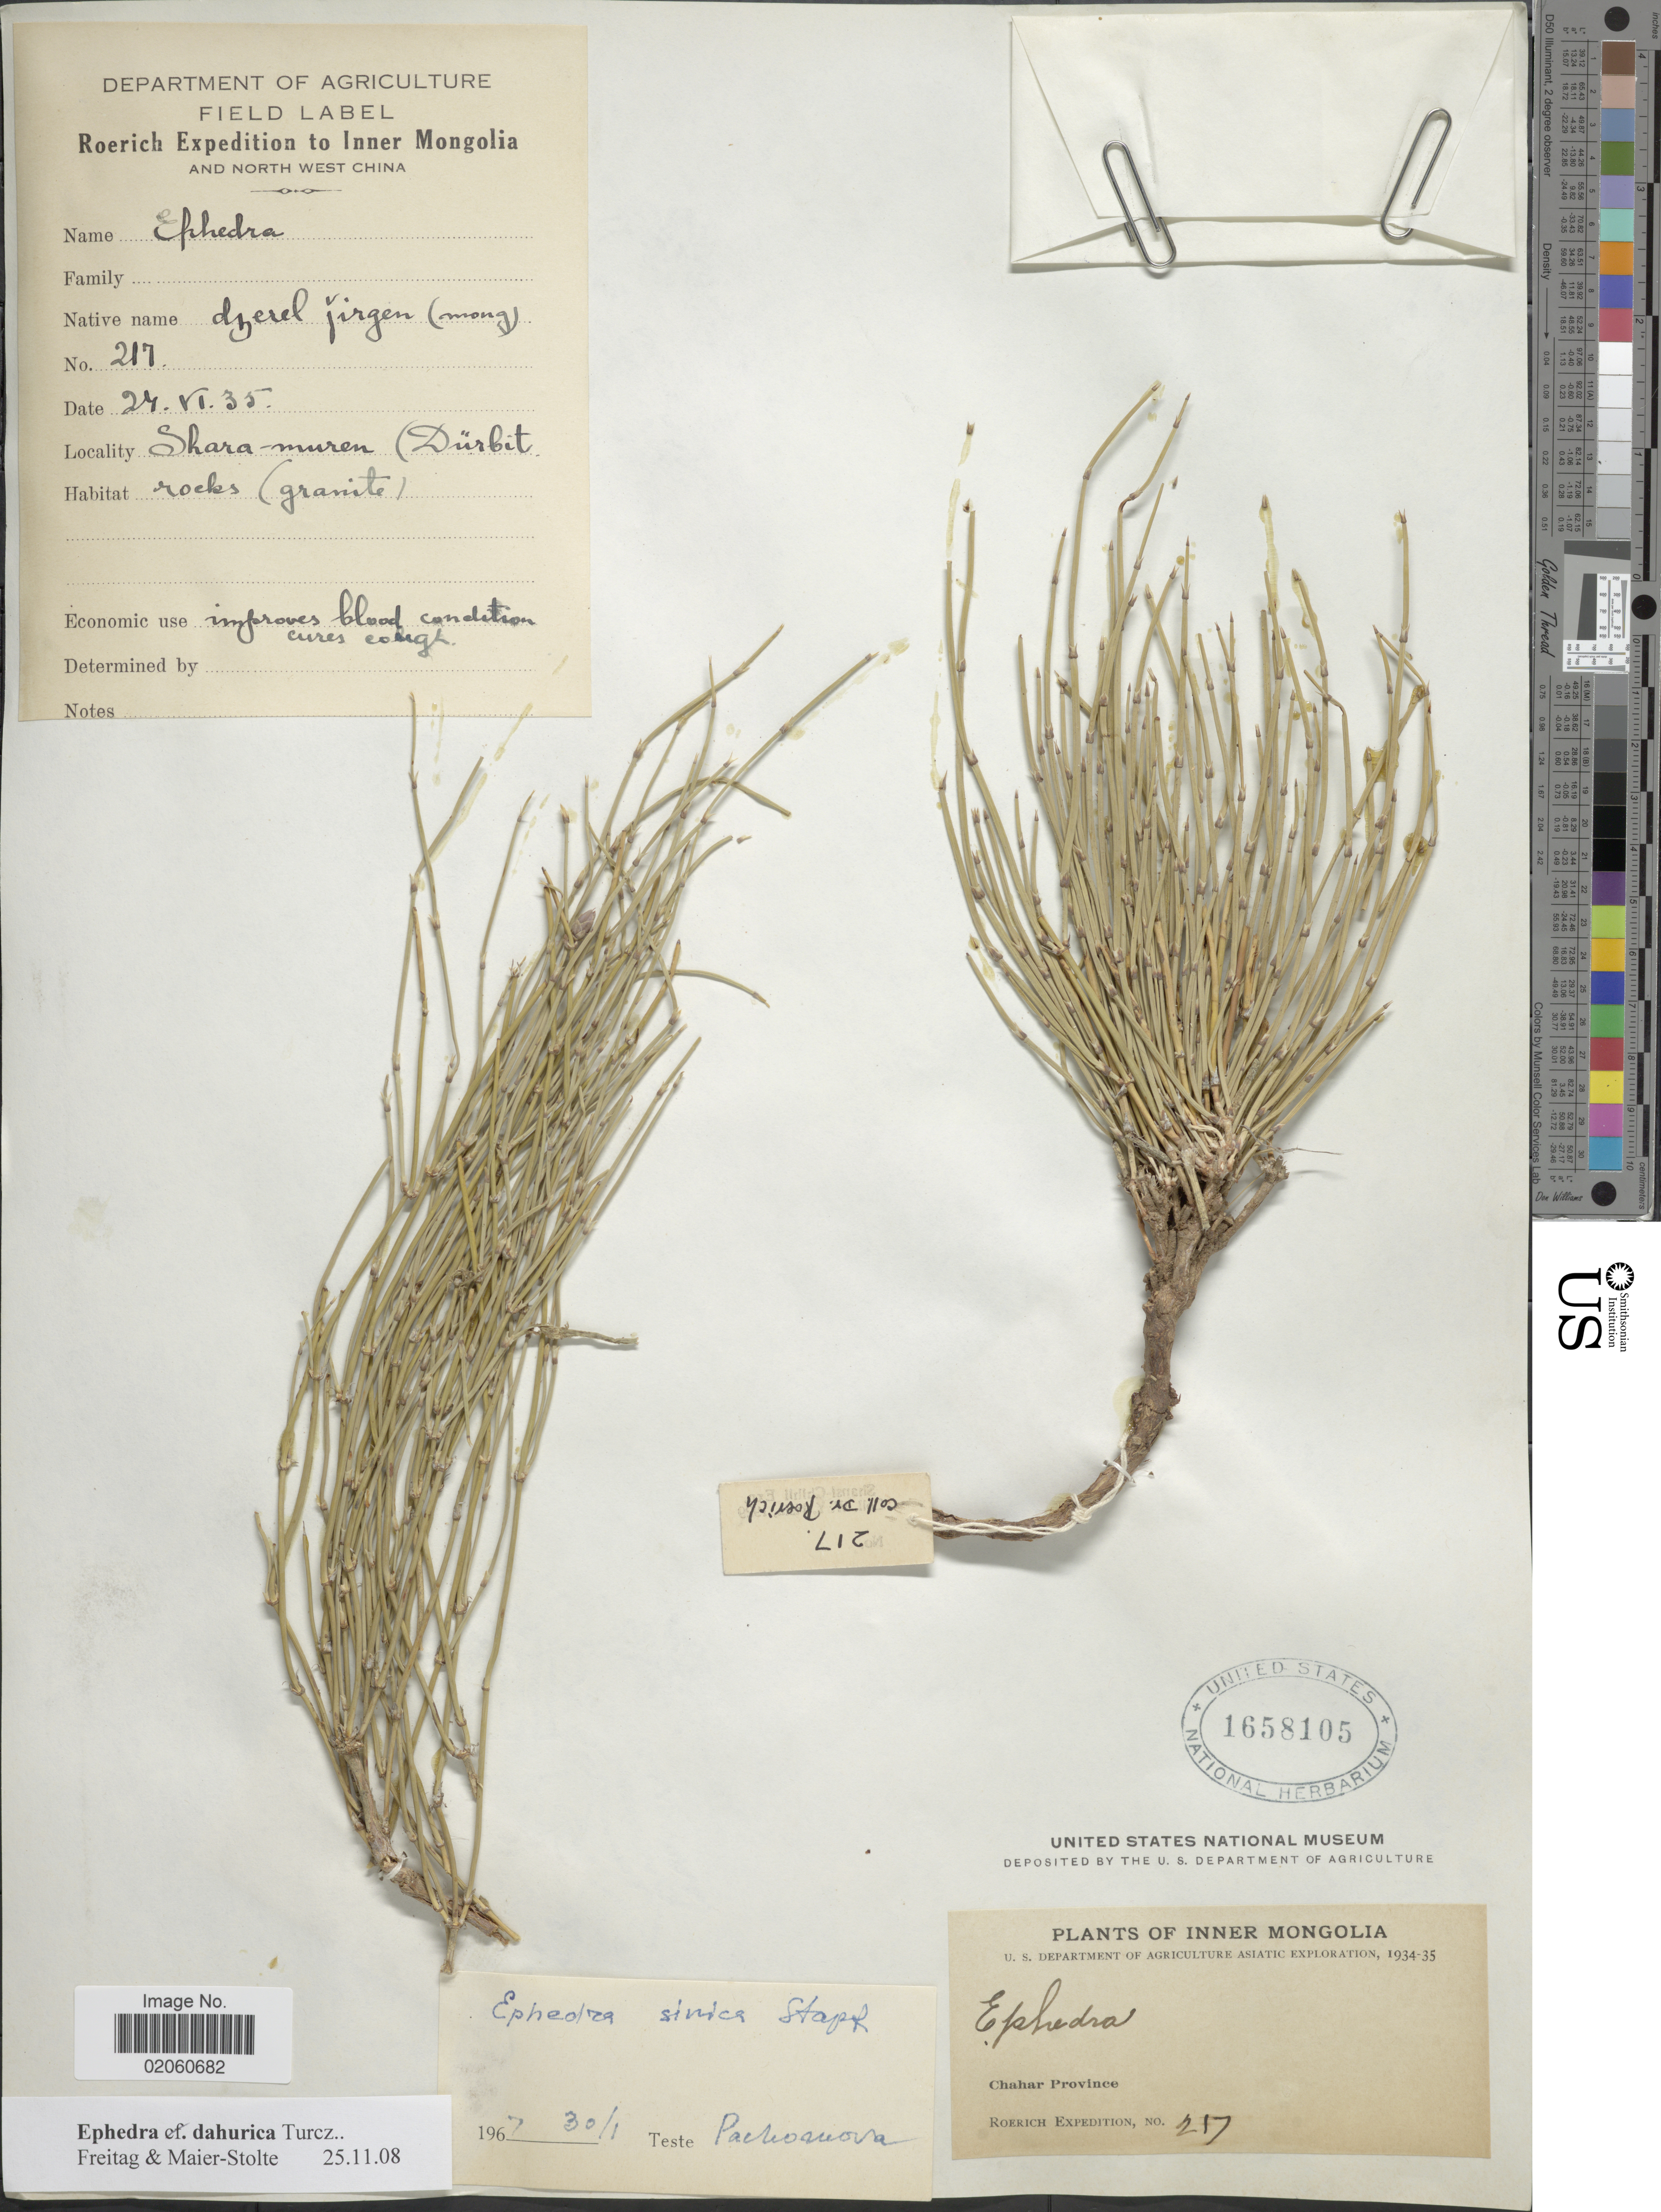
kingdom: Plantae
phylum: Tracheophyta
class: Gnetopsida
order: Ephedrales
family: Ephedraceae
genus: Ephedra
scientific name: Ephedra dahurica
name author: Turcz.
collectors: Roerich Expedition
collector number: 217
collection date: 1935-06-24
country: China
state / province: Nei Monggol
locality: Inner Mongolia and North West China, Chahar Province. Shara-muren Durbit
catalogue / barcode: US 1658105